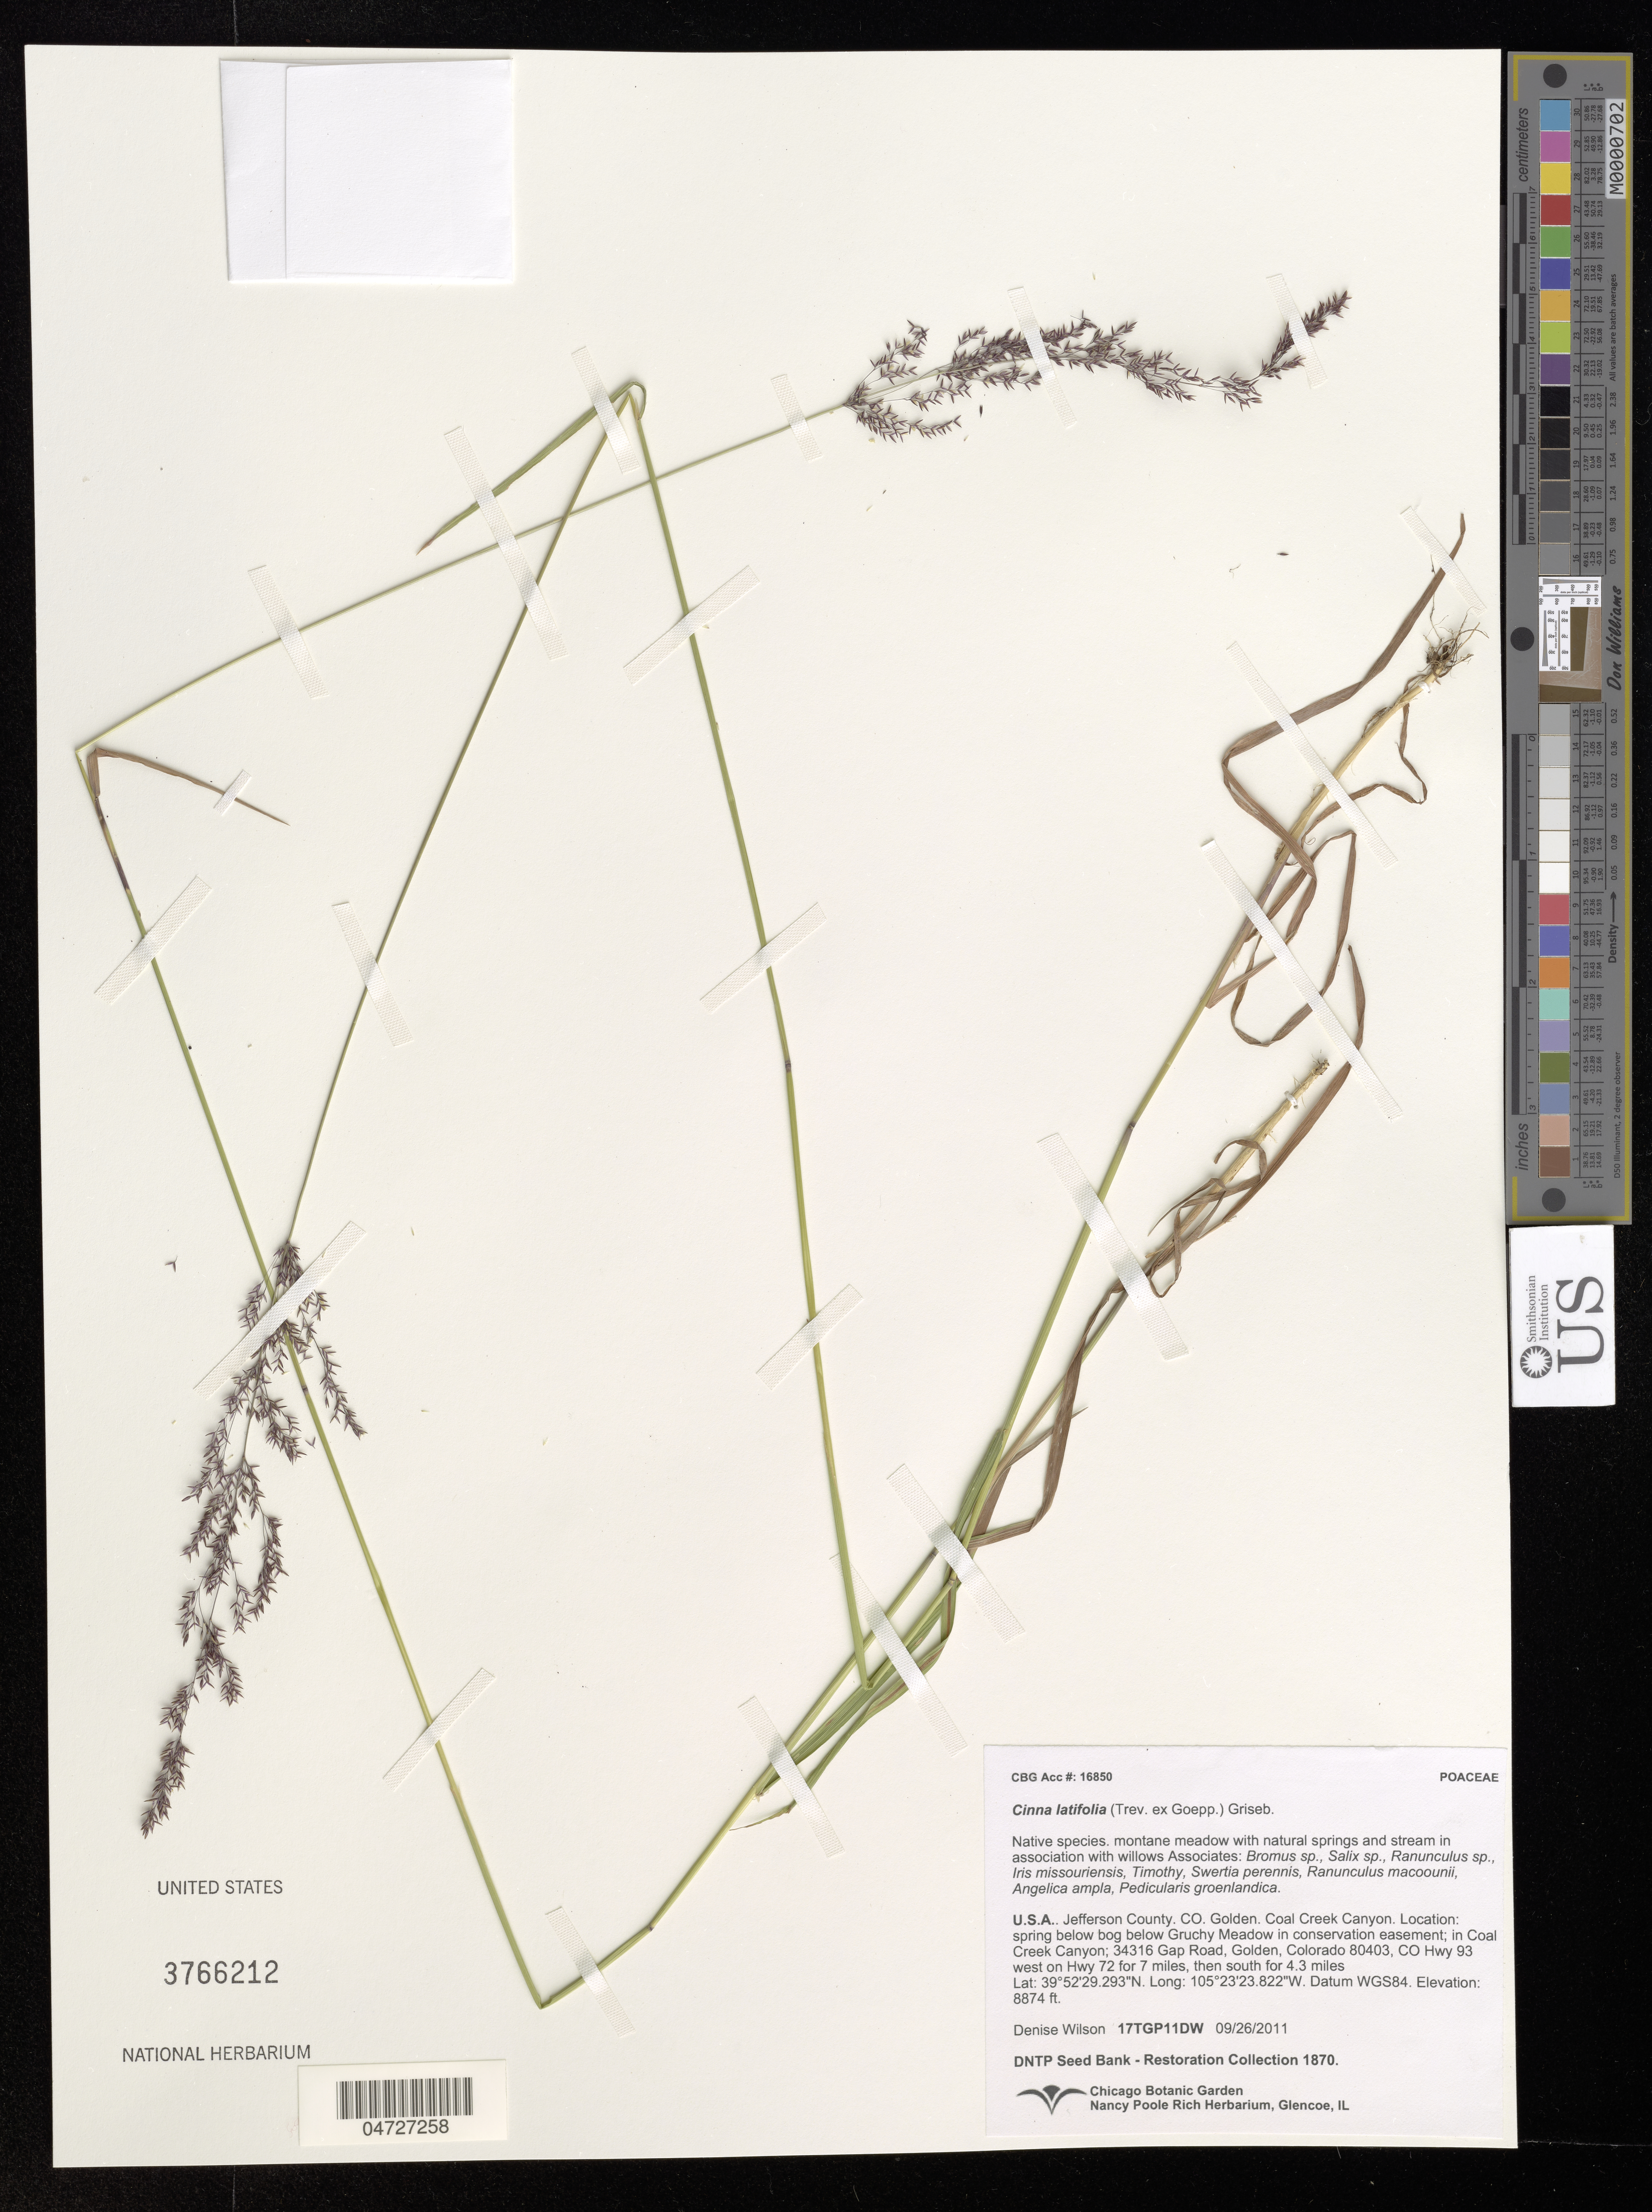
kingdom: Plantae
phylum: Tracheophyta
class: Liliopsida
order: Poales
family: Poaceae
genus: Cinna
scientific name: Cinna latifolia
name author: (Trevir.) Griseb.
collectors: D. Wilson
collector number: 17TGP11DW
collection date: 2011-09-26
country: United States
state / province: Colorado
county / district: Jefferson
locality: Jefferson County. Golden. Coal Creek Canyon. spring below bog below Gruchy Meadow in conservation easement; in Coal Creek Canyon; 34316 Gap Road, Golden, 80403, Hwy 93 west on Hwy 72 for 7 miles, then south for 4.3 miles.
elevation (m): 2705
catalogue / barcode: US 3766212